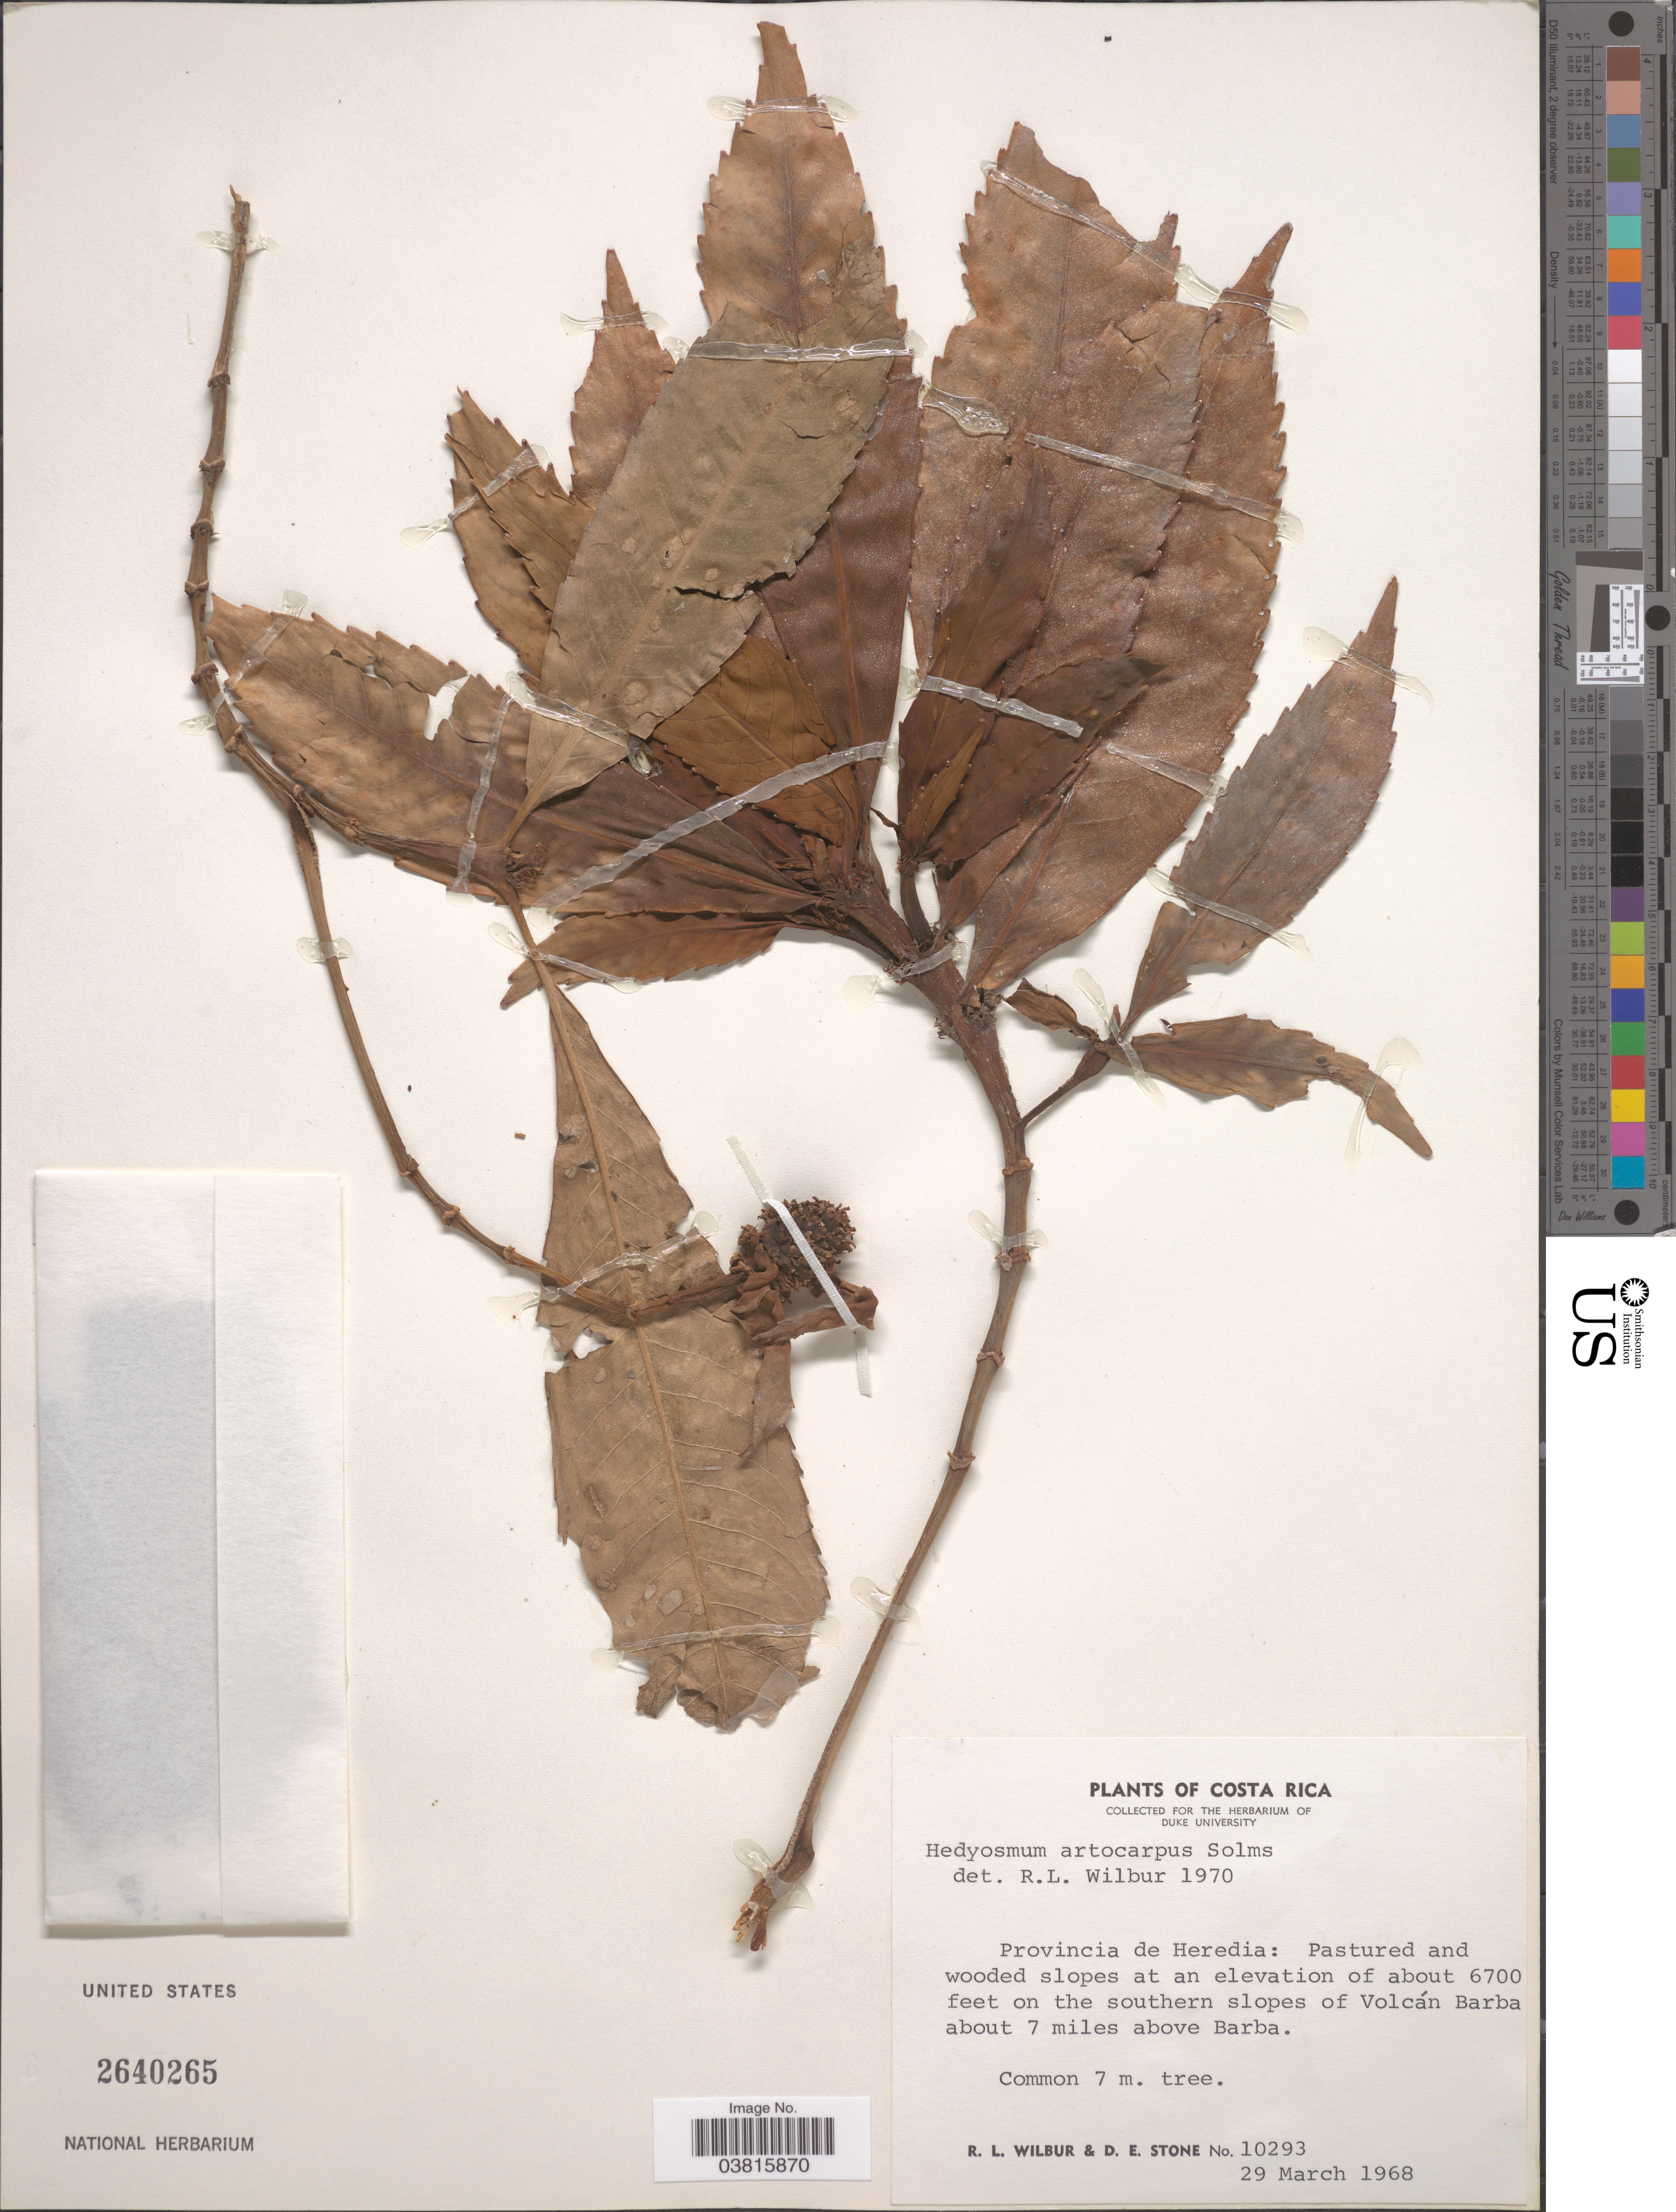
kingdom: Plantae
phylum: Tracheophyta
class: Magnoliopsida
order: Chloranthales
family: Chloranthaceae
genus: Hedyosmum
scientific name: Hedyosmum artocarpus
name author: Solms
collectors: R. L. Wilbur & D. E. Stone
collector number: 10293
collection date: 1968-03-29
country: Costa Rica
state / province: Heredia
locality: On the southern slopes of Volcán Barba about 7 miles above Barba.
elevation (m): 2042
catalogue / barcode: US 2640265